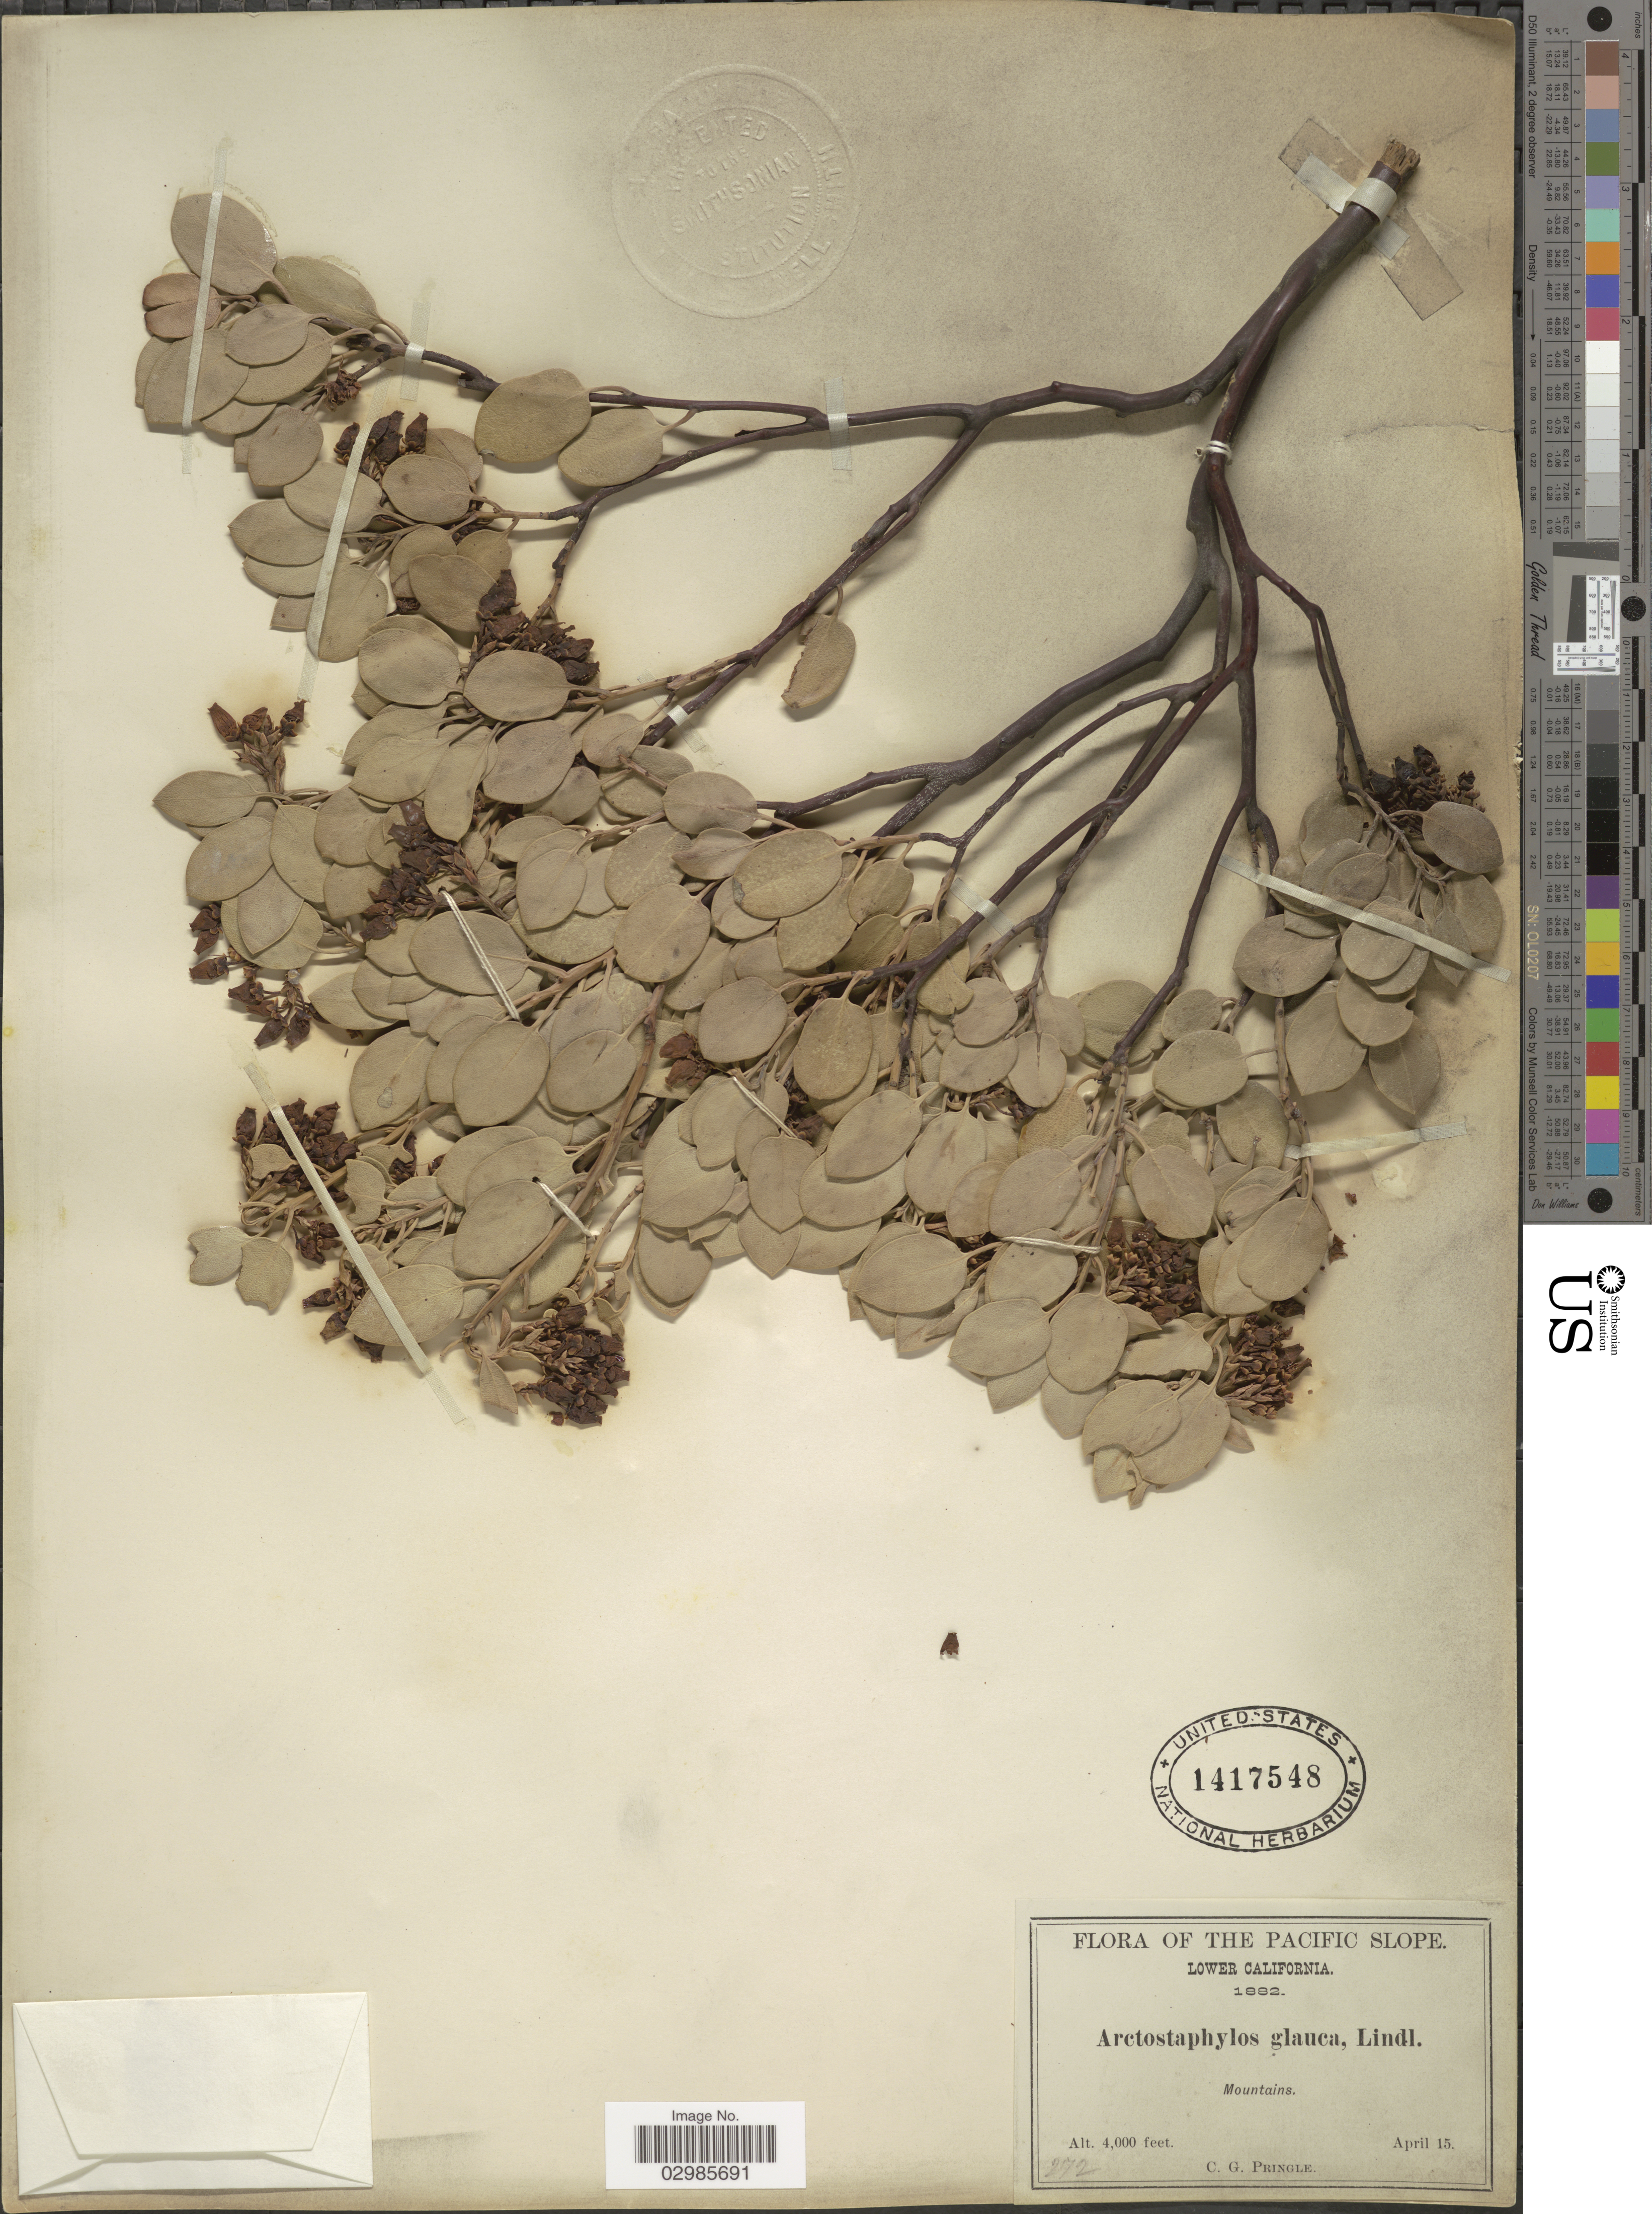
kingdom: Plantae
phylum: Tracheophyta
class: Magnoliopsida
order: Ericales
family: Ericaceae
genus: Arctostaphylos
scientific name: Arctostaphylos glauca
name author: Lindl.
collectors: C. G. Pringle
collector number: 272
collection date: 1882-04-15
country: Mexico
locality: The Pacific Slope, Lower California, Mountains.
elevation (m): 1219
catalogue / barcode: US 1417548